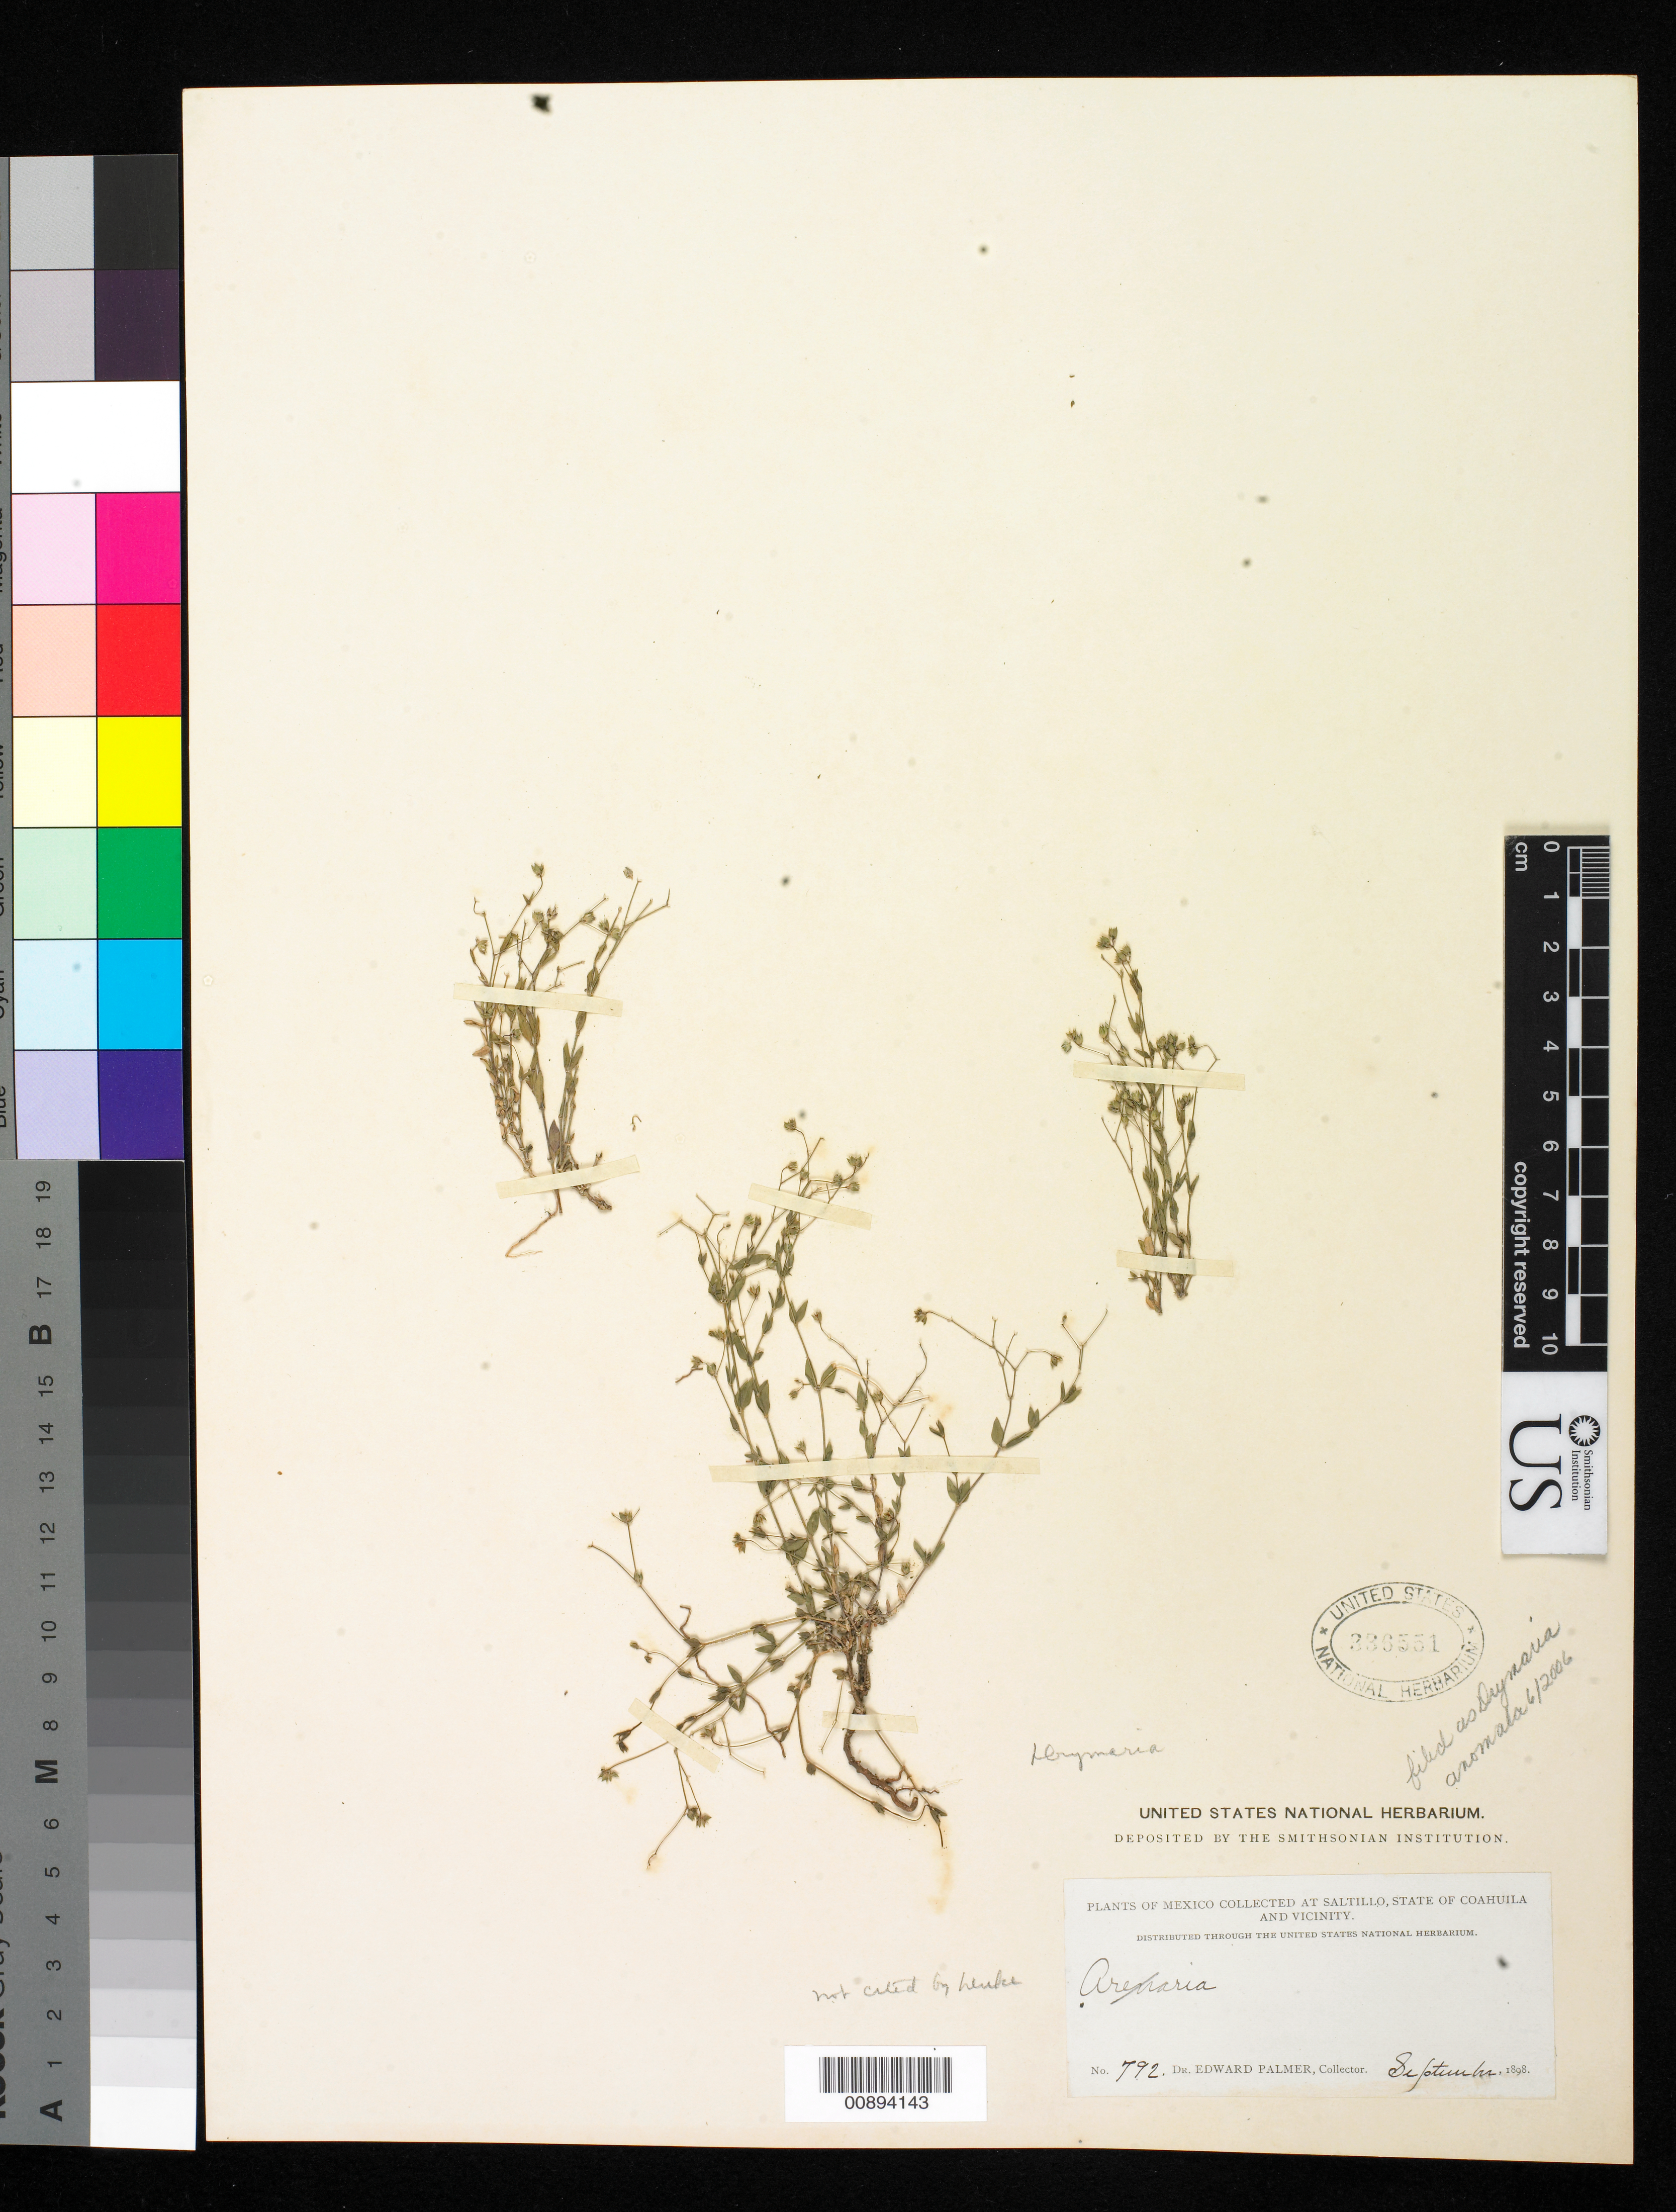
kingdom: Plantae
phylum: Tracheophyta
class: Magnoliopsida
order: Caryophyllales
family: Caryophyllaceae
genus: Drymaria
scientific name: Drymaria anomala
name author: S. Watson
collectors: E. Palmer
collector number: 792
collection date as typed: Sep 1898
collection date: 1898-09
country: Mexico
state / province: Coahuila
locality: Saltillo, Coahuila and vicinity.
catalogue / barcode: US 336551